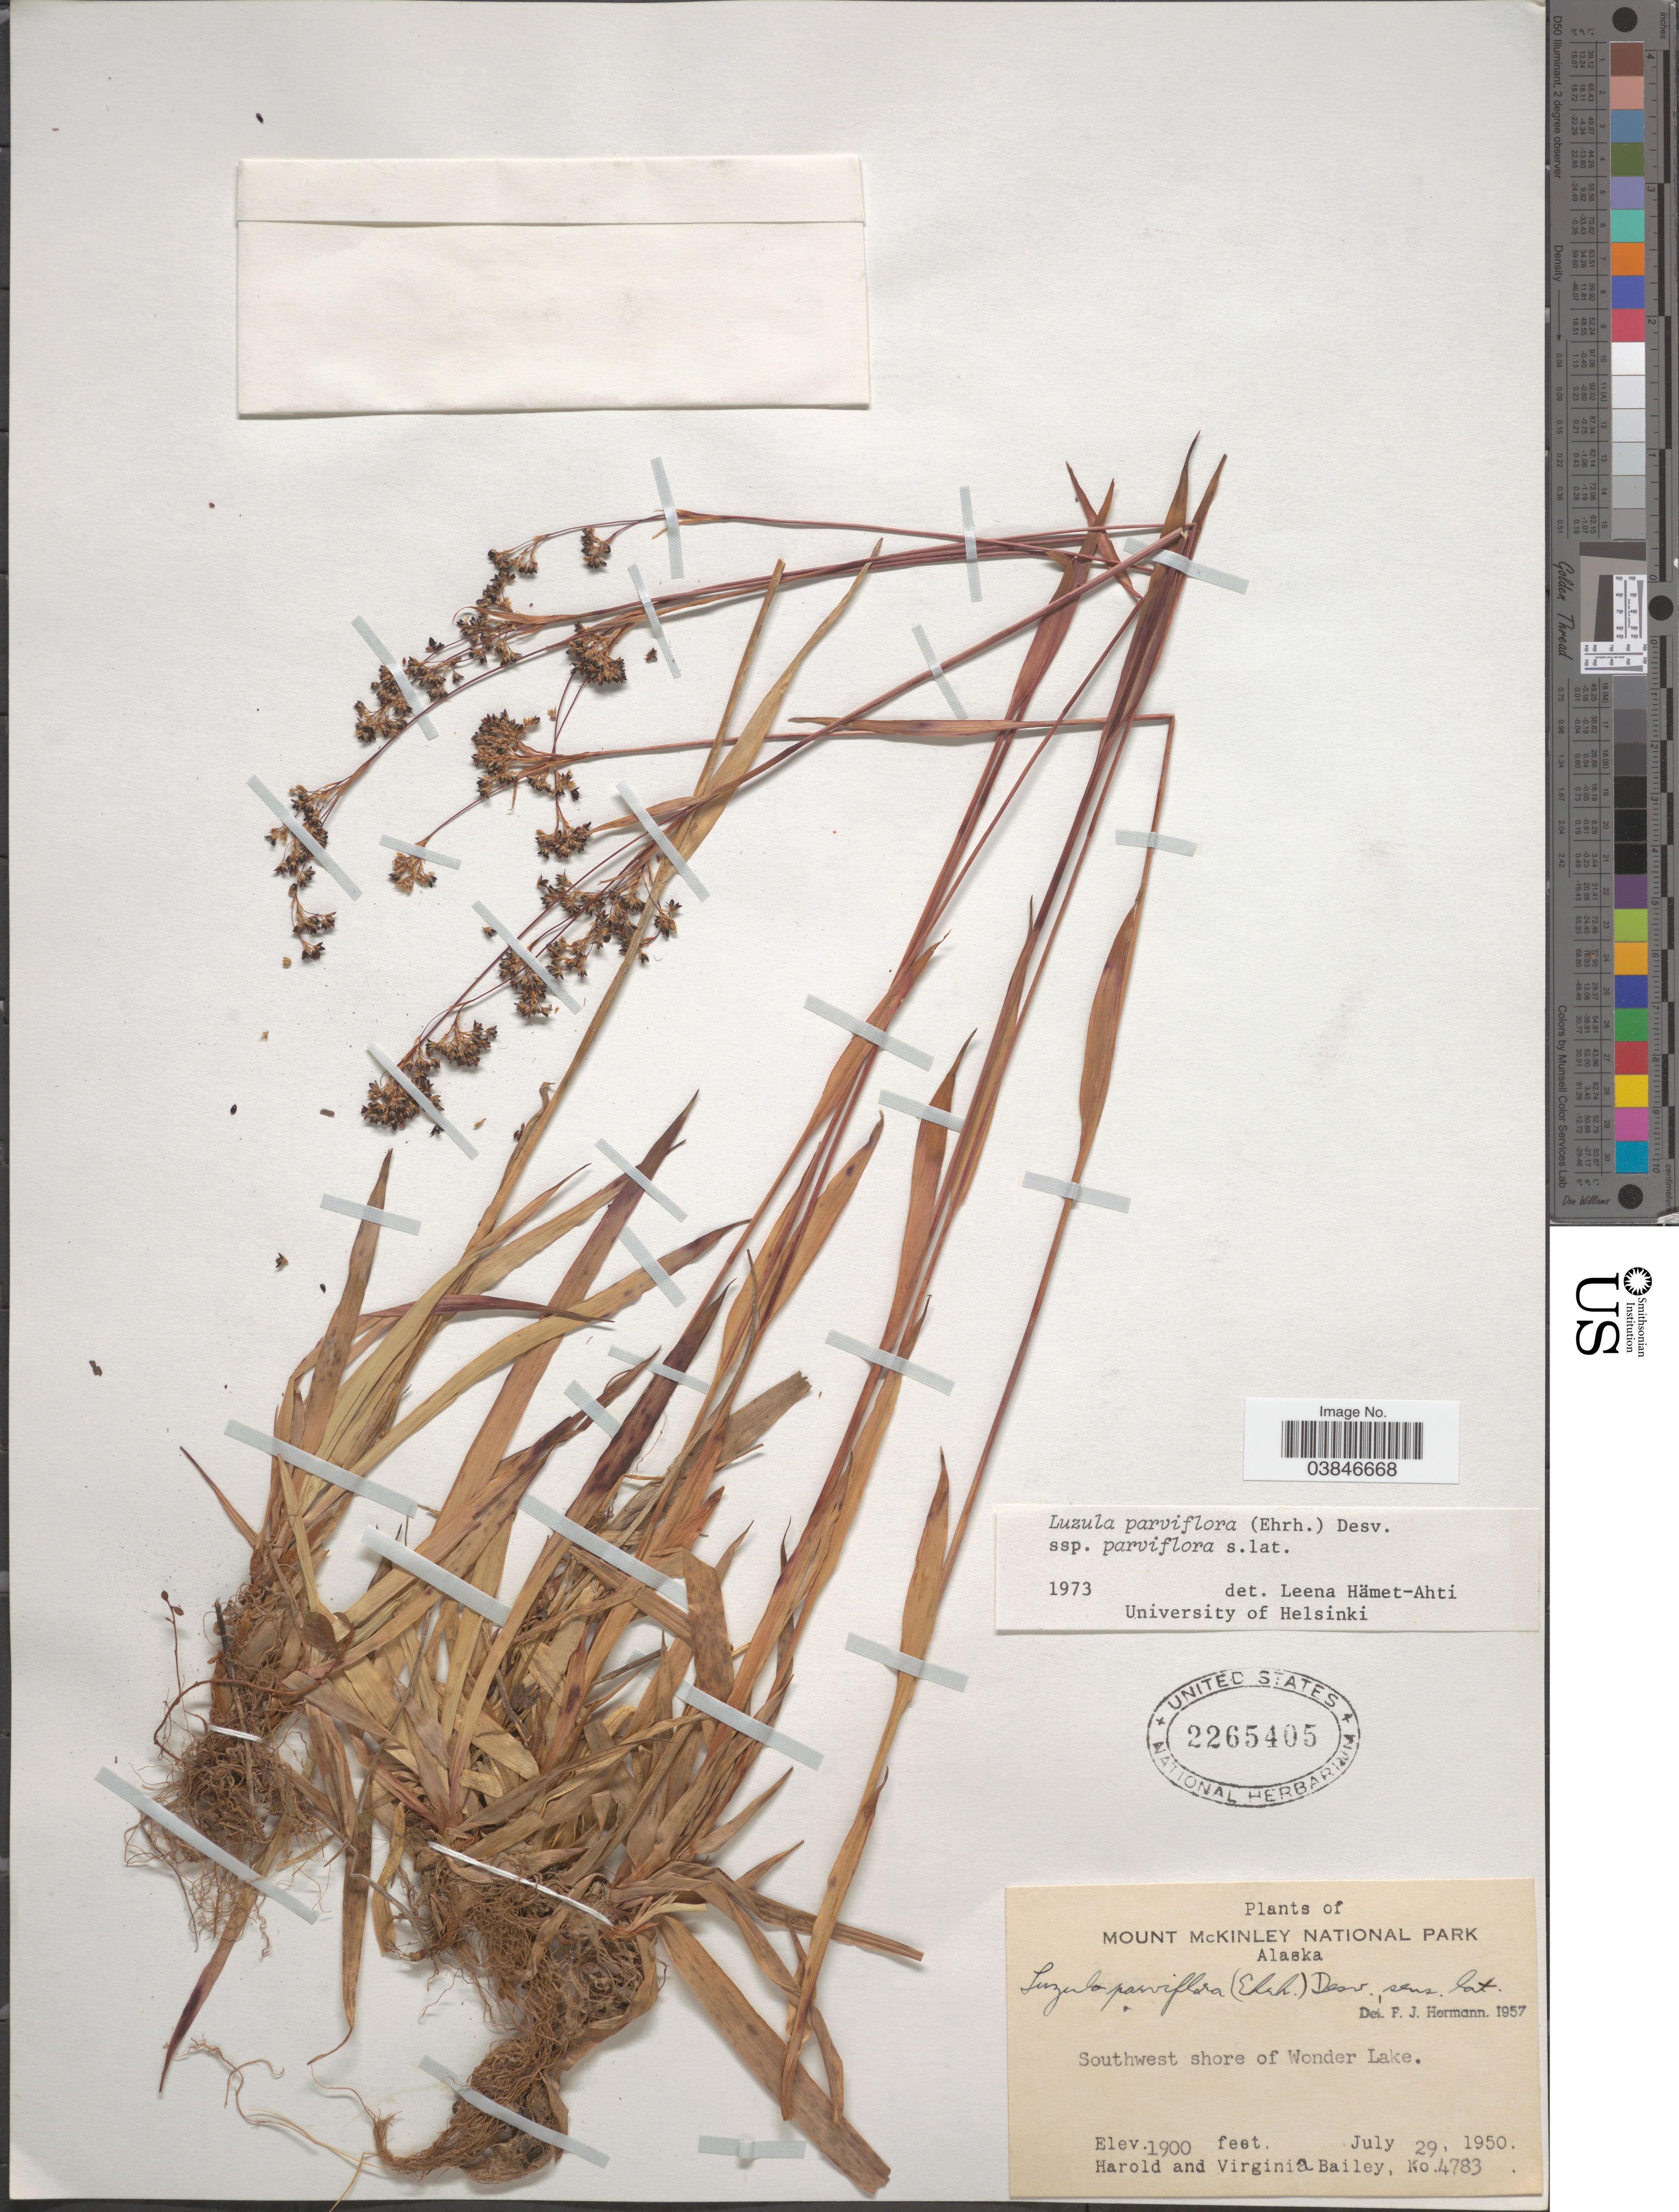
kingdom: Plantae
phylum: Tracheophyta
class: Liliopsida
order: Poales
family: Juncaceae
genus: Luzula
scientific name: Luzula parviflora subsp. parviflora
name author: (Ehrh.) Desv.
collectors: H. Bailey & V. L. Bailey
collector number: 4783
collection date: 1950-07-29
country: United States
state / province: Alaska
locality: Mount McKinley National Park. Southwest shore of Wonder Lake.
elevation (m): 579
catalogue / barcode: US 2265405